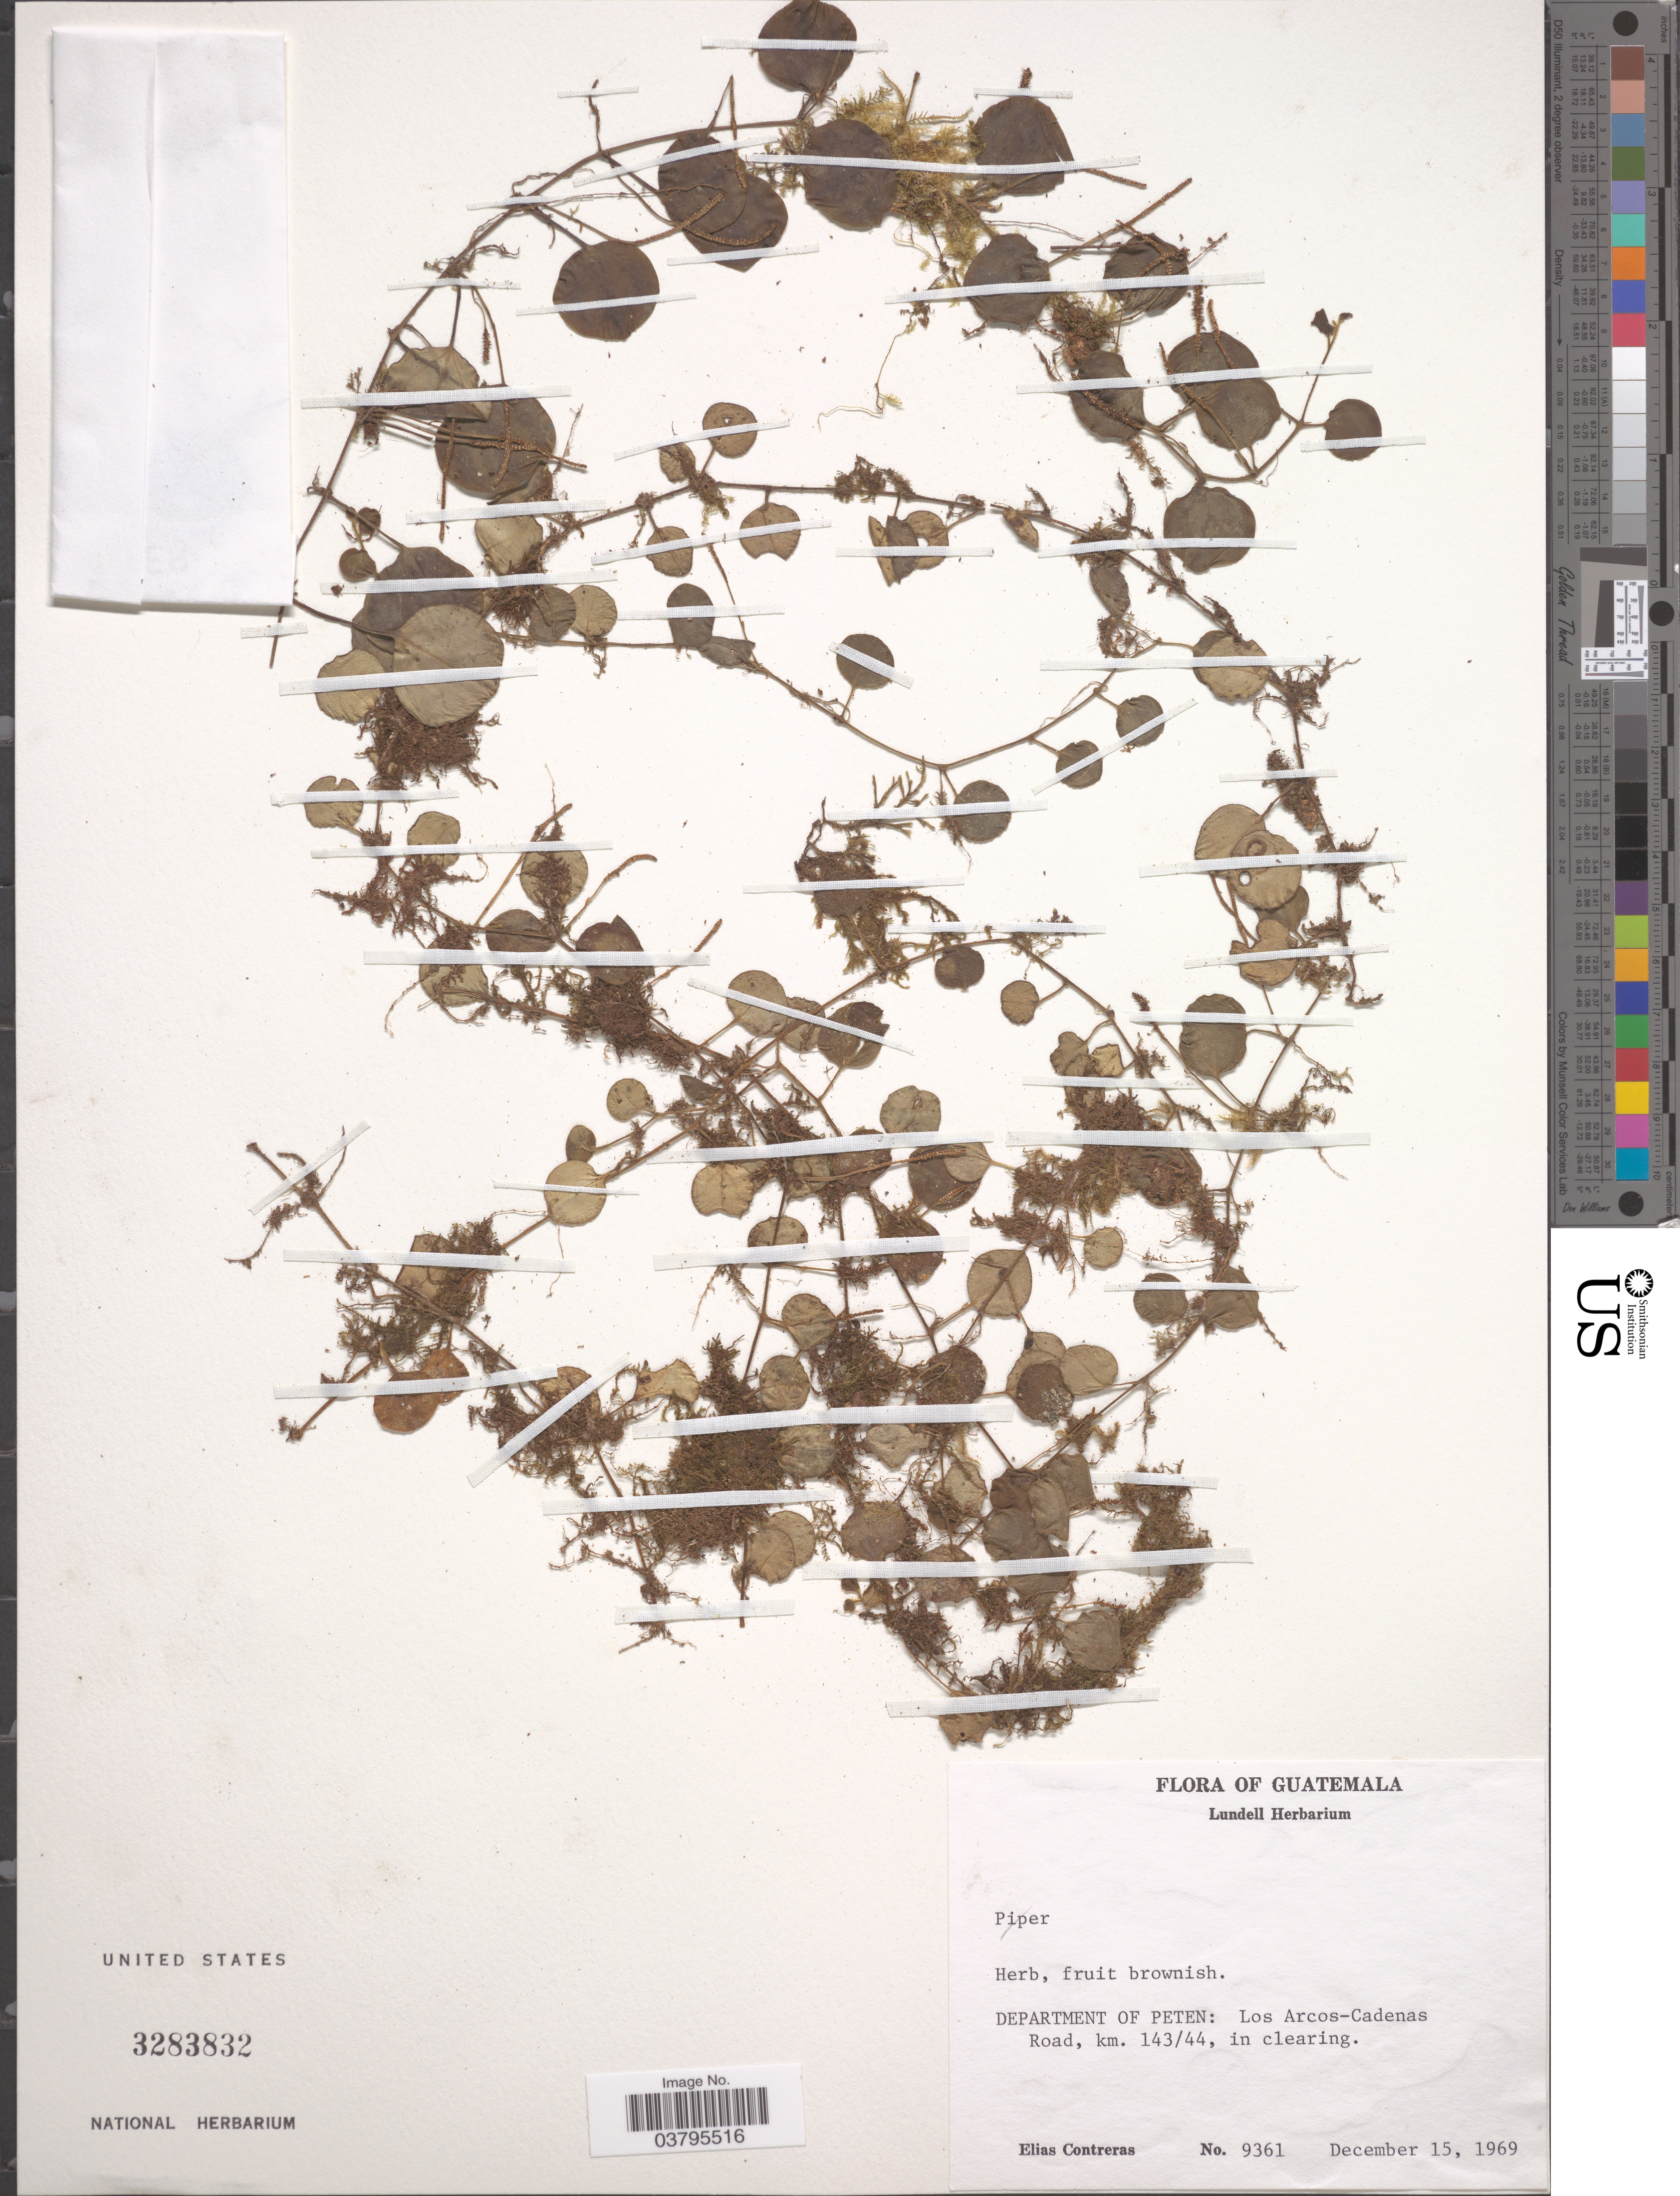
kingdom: Plantae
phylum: Tracheophyta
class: Magnoliopsida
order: Piperales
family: Piperaceae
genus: Peperomia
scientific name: Peperomia sp.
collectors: E. Contreras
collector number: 9361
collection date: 1969-12-15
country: Guatemala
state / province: El Peten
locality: Department of Peten: Los Arcos-Cadenas Road, km. 143/44, in clearing.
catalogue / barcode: US 3283832